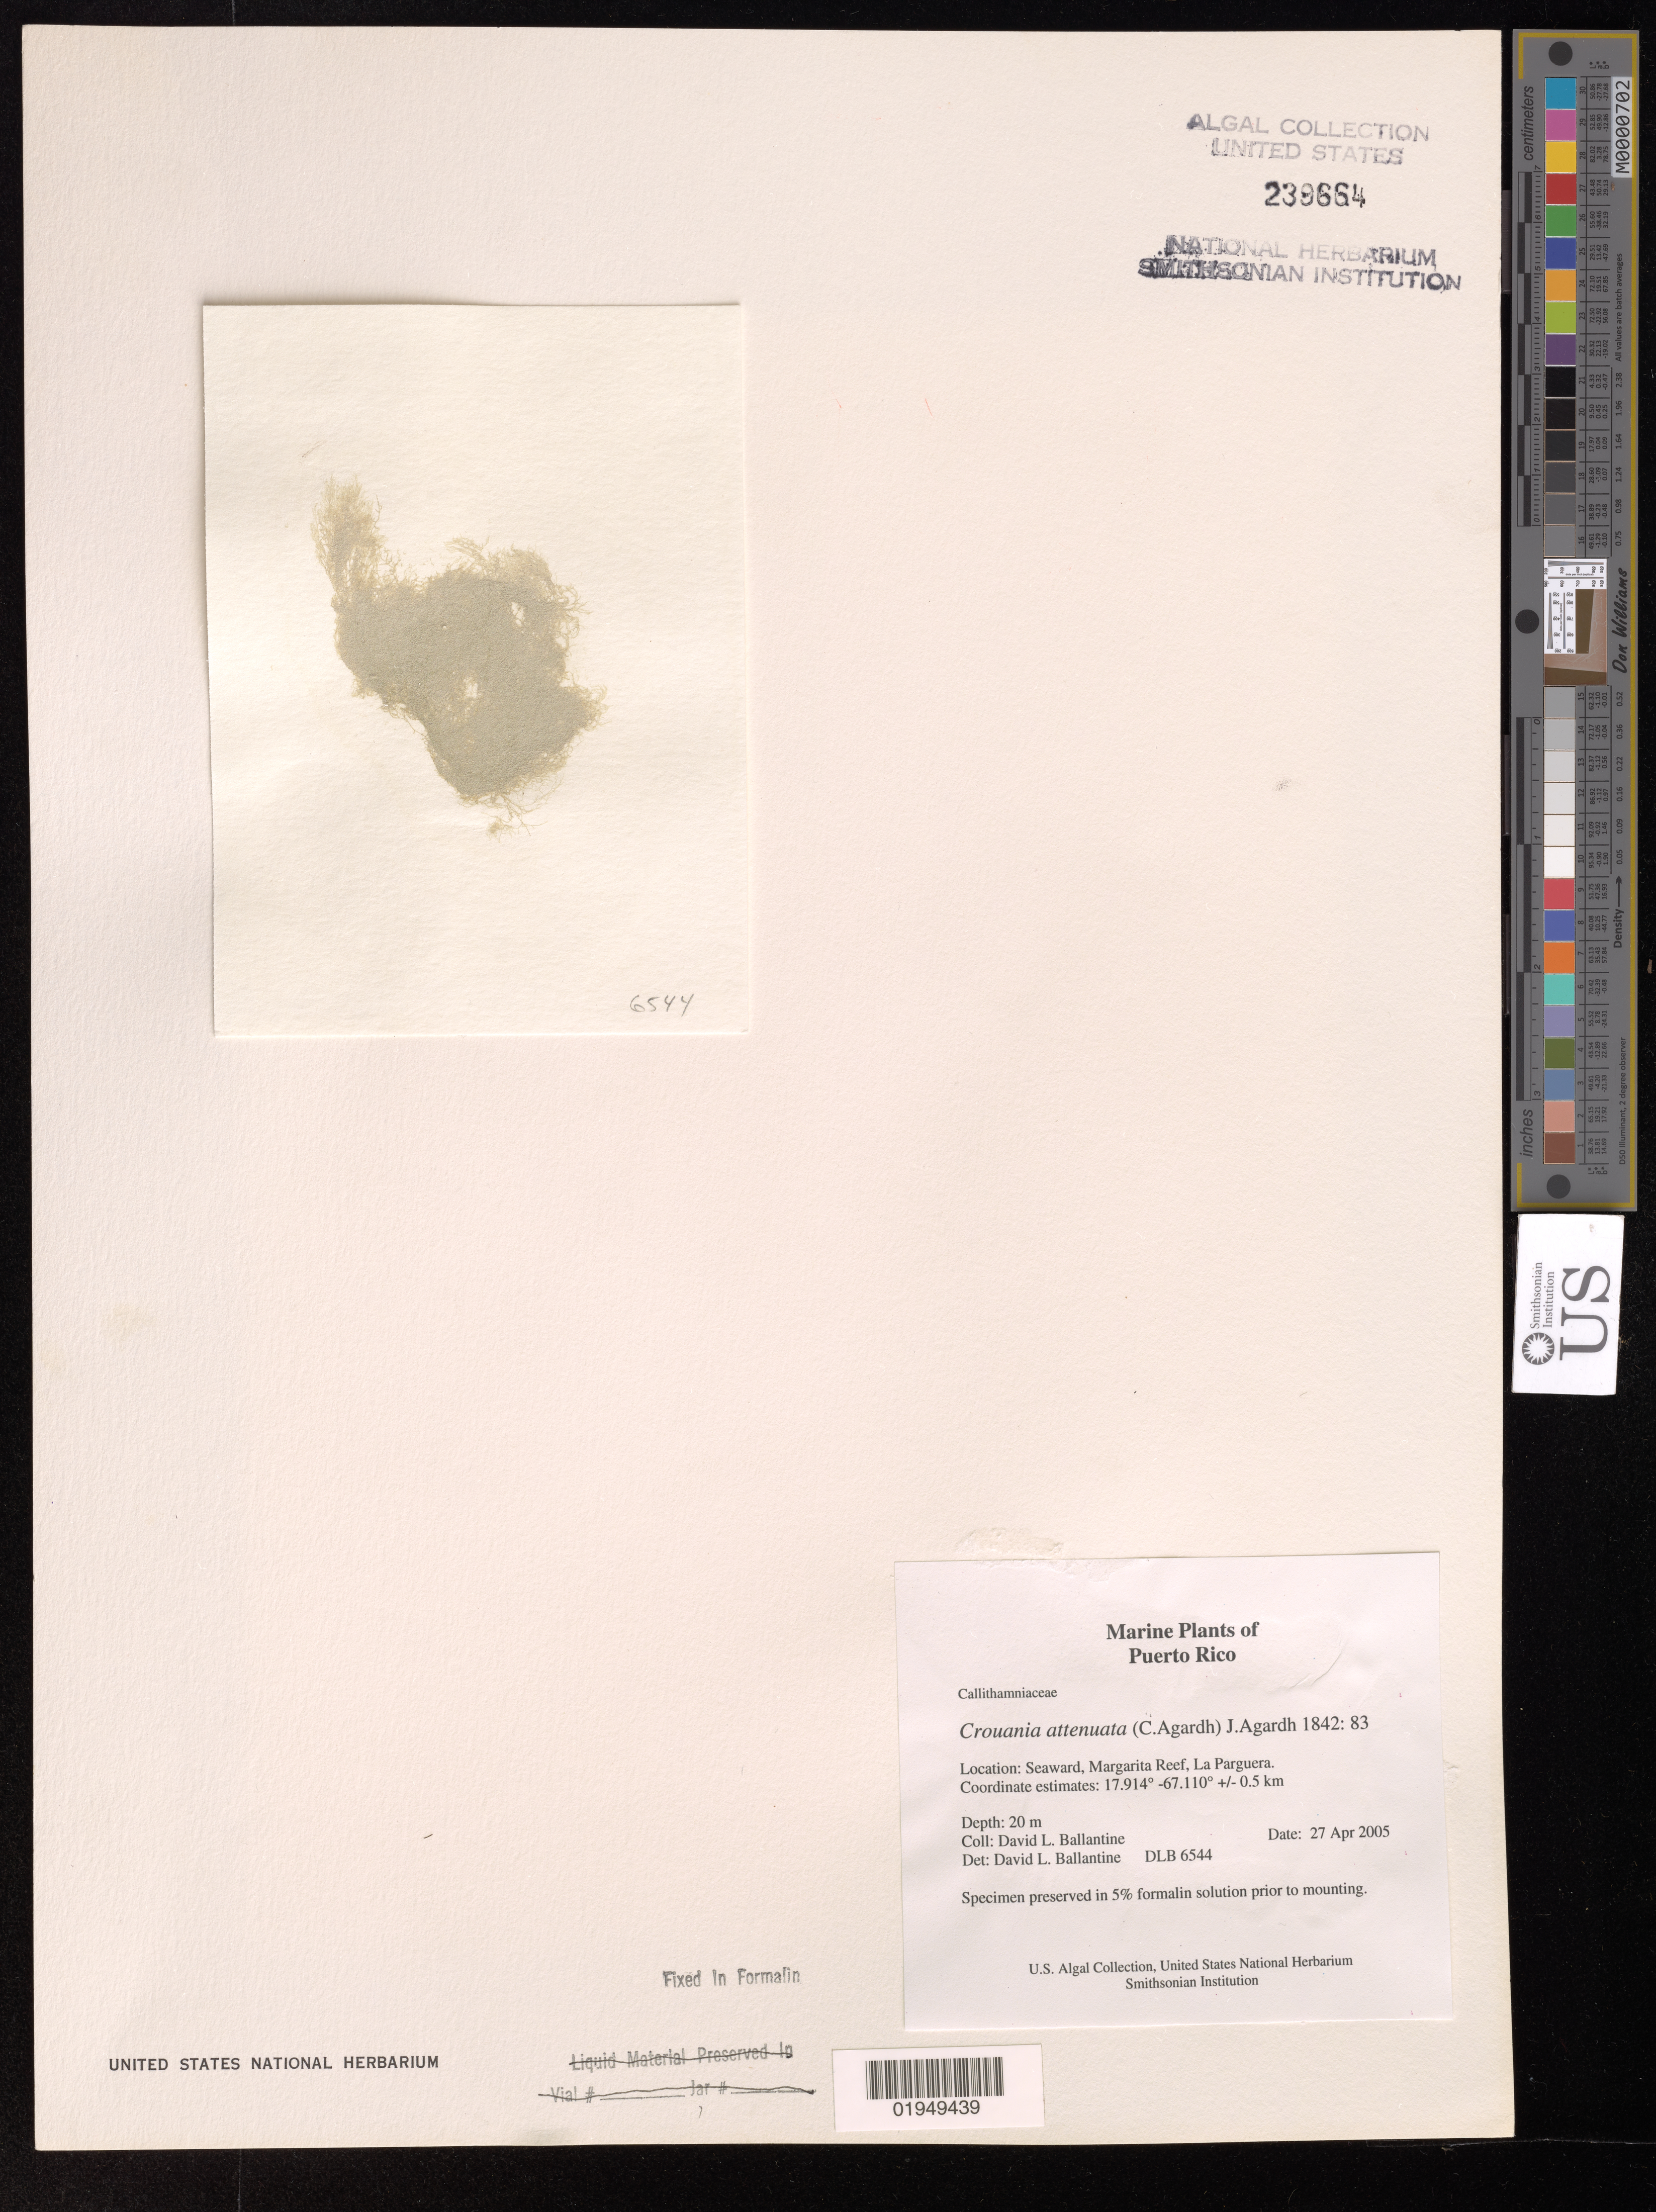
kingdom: Plantae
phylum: Rhodophyta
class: Florideophyceae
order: Ceramiales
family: Callithamniaceae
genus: Crouania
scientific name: Crouania attenuata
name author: (C. Agardh) J. Agardh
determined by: Ballentine, D. L.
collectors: D. Ballentine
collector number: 6544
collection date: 2005-04-27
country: Puerto Rico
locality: Seaward, Margarita Reef, LaParguera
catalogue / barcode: US 239664